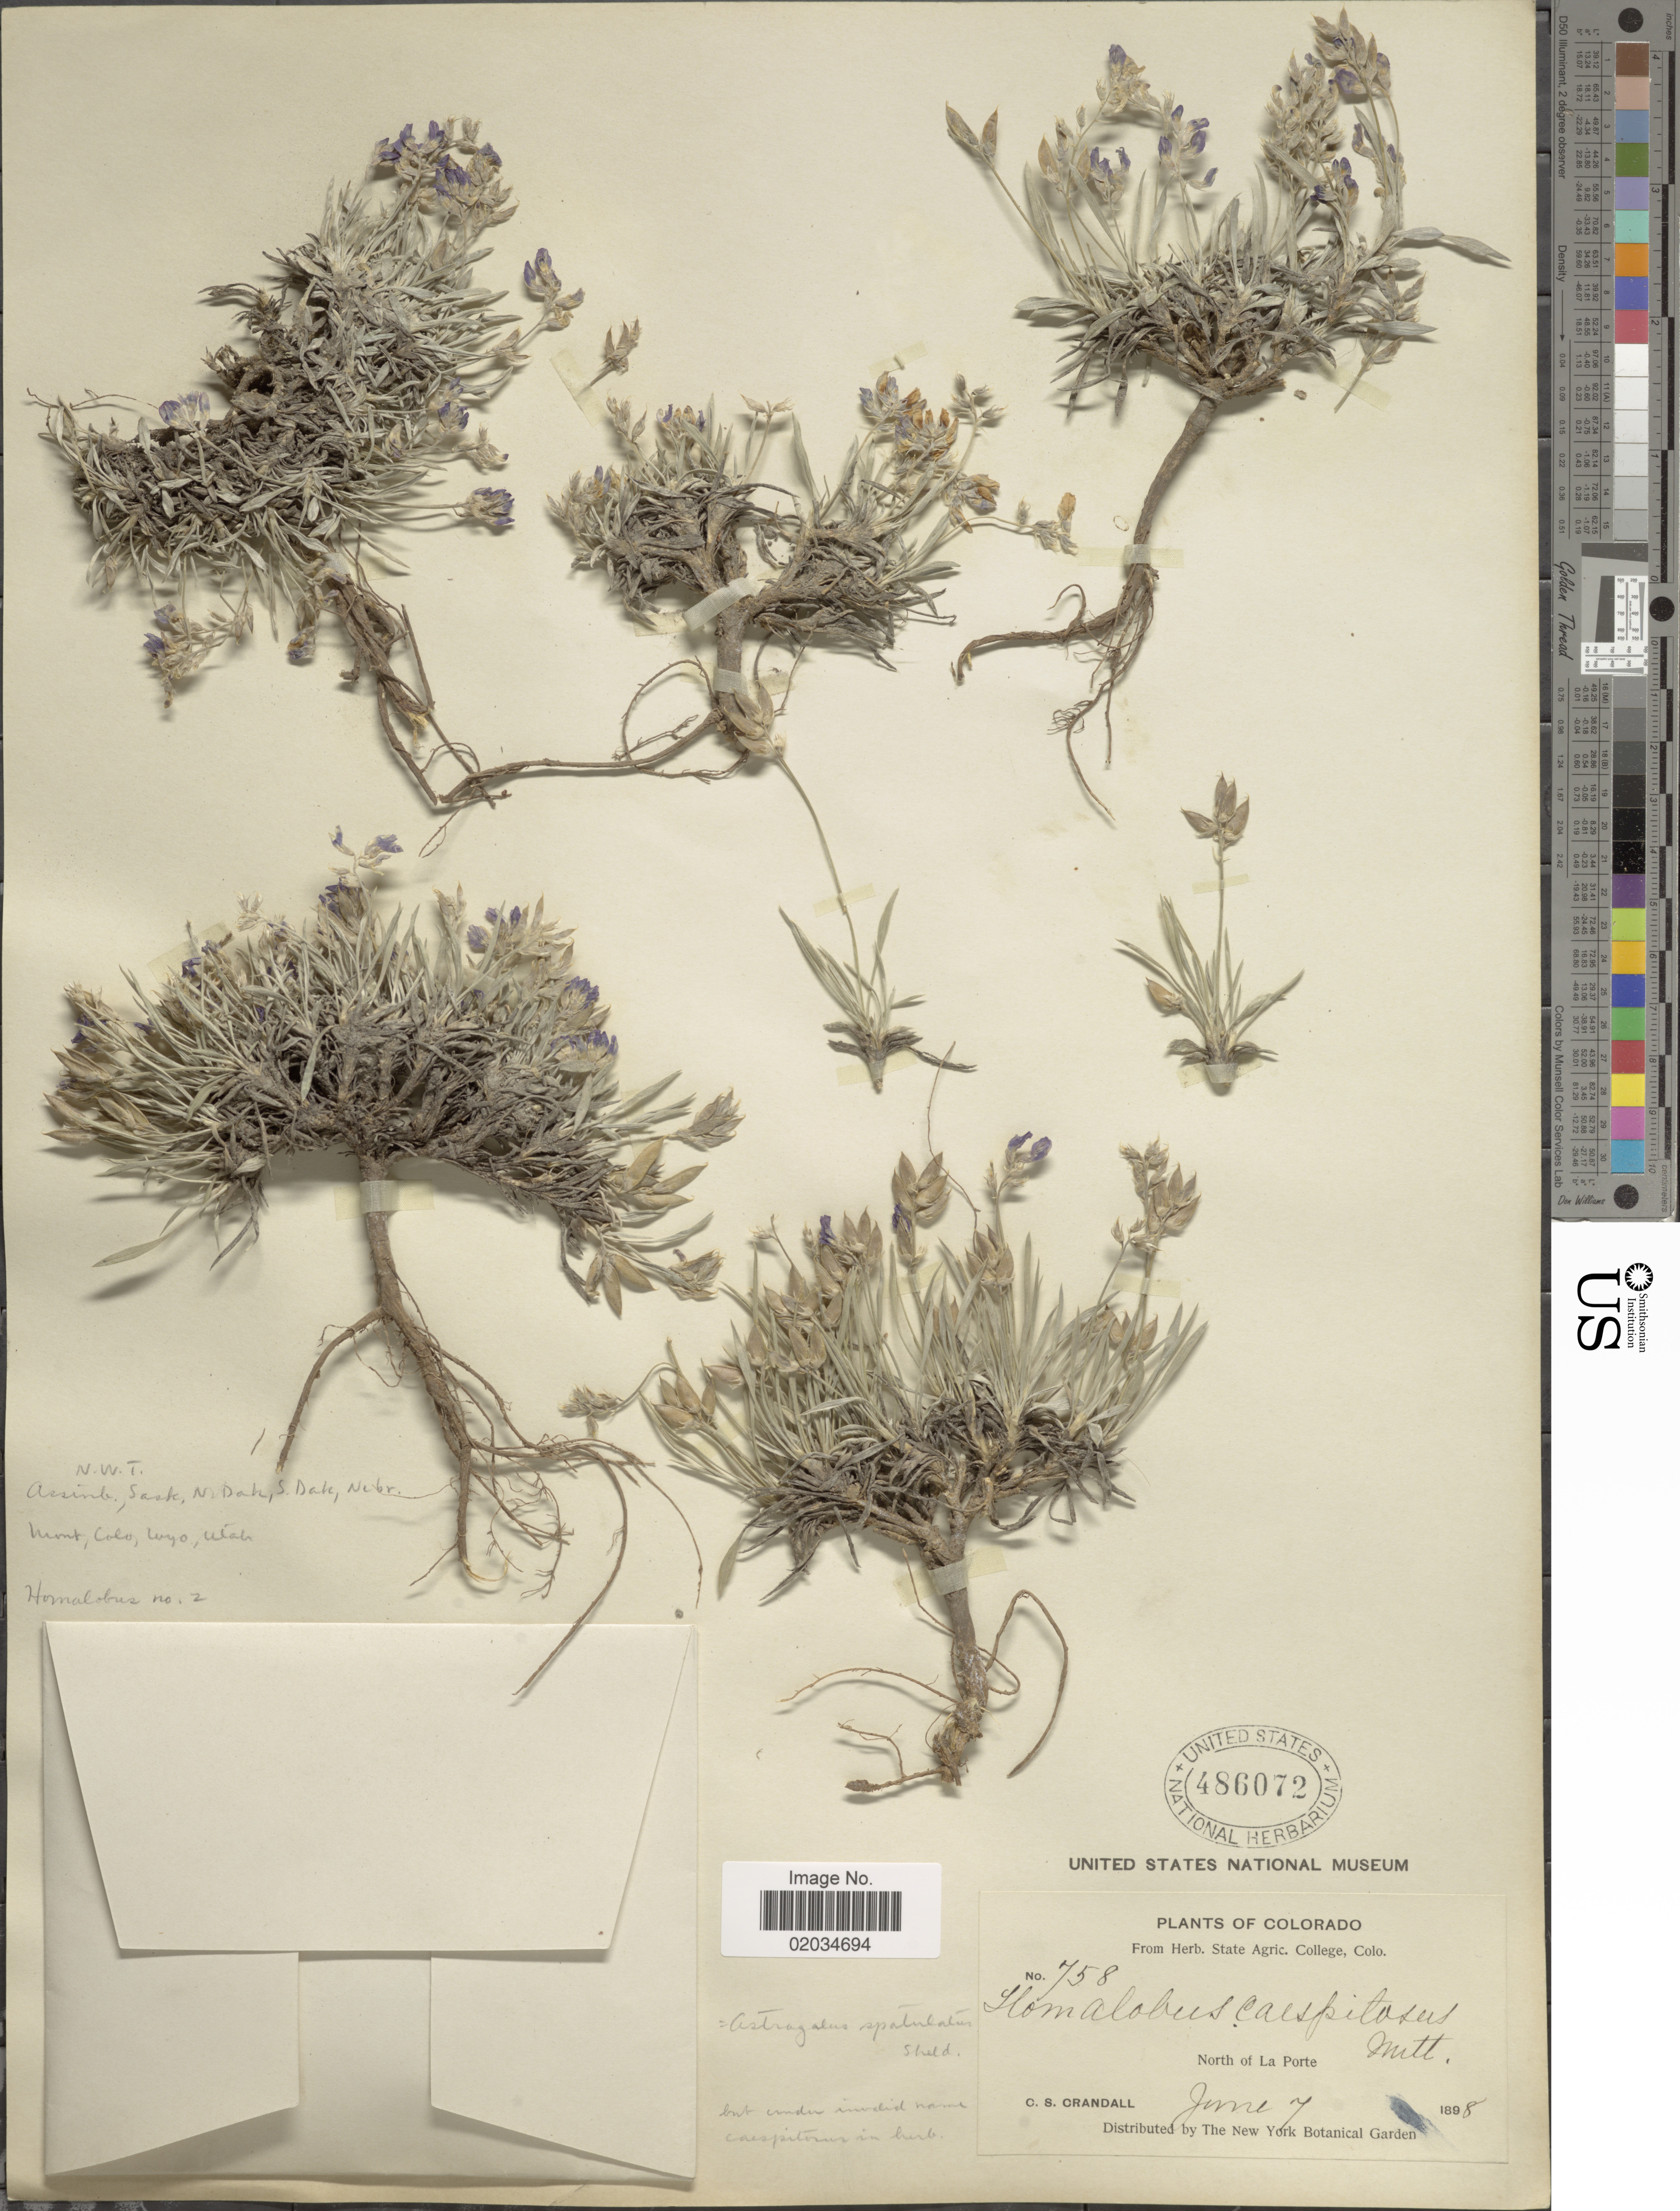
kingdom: Plantae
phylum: Tracheophyta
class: Magnoliopsida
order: Fabales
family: Fabaceae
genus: Astragalus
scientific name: Astragalus sparsiflorus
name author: A. Gray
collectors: C. Crandall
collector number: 758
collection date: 1898-06-07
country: United States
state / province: Colorado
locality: North of La Porte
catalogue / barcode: US 486072